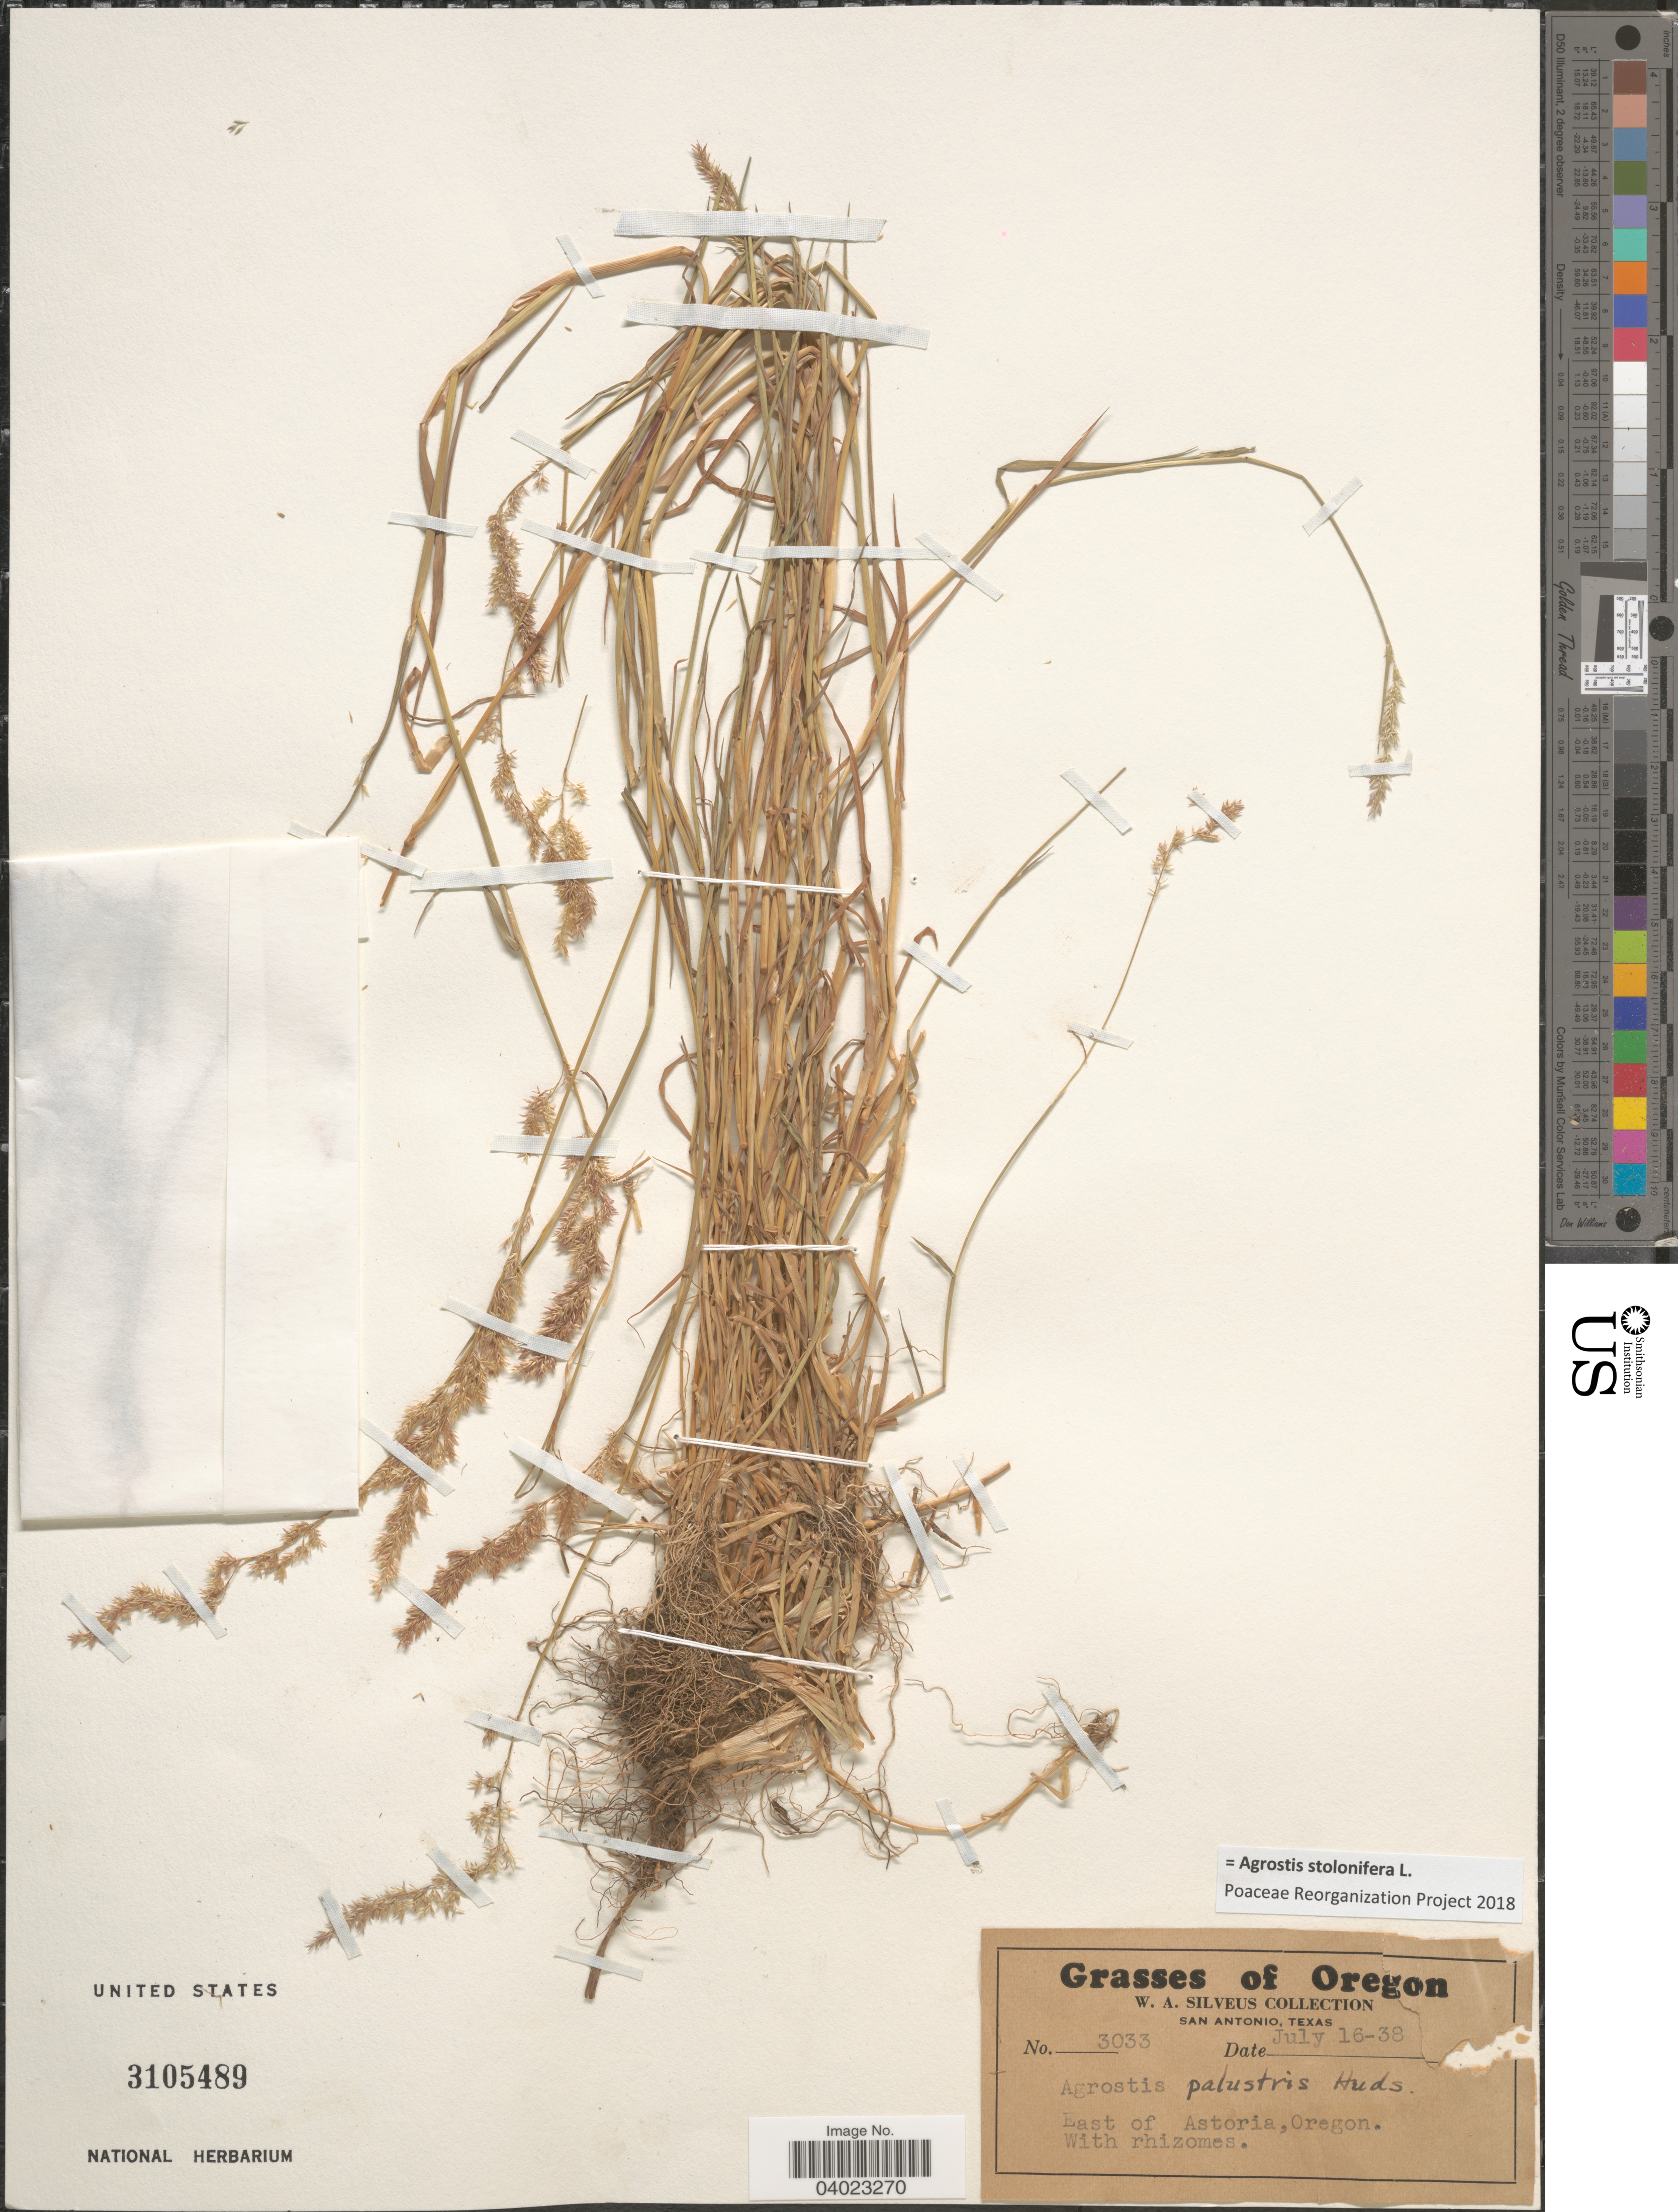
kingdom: Plantae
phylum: Tracheophyta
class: Liliopsida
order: Poales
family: Poaceae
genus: Agrostis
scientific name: Agrostis stolonifera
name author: L.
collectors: W. Silveus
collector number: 3033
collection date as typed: Transcribed d/m/y: 16/7/38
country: United States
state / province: Oregon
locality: East of Astoria.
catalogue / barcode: US 3105489